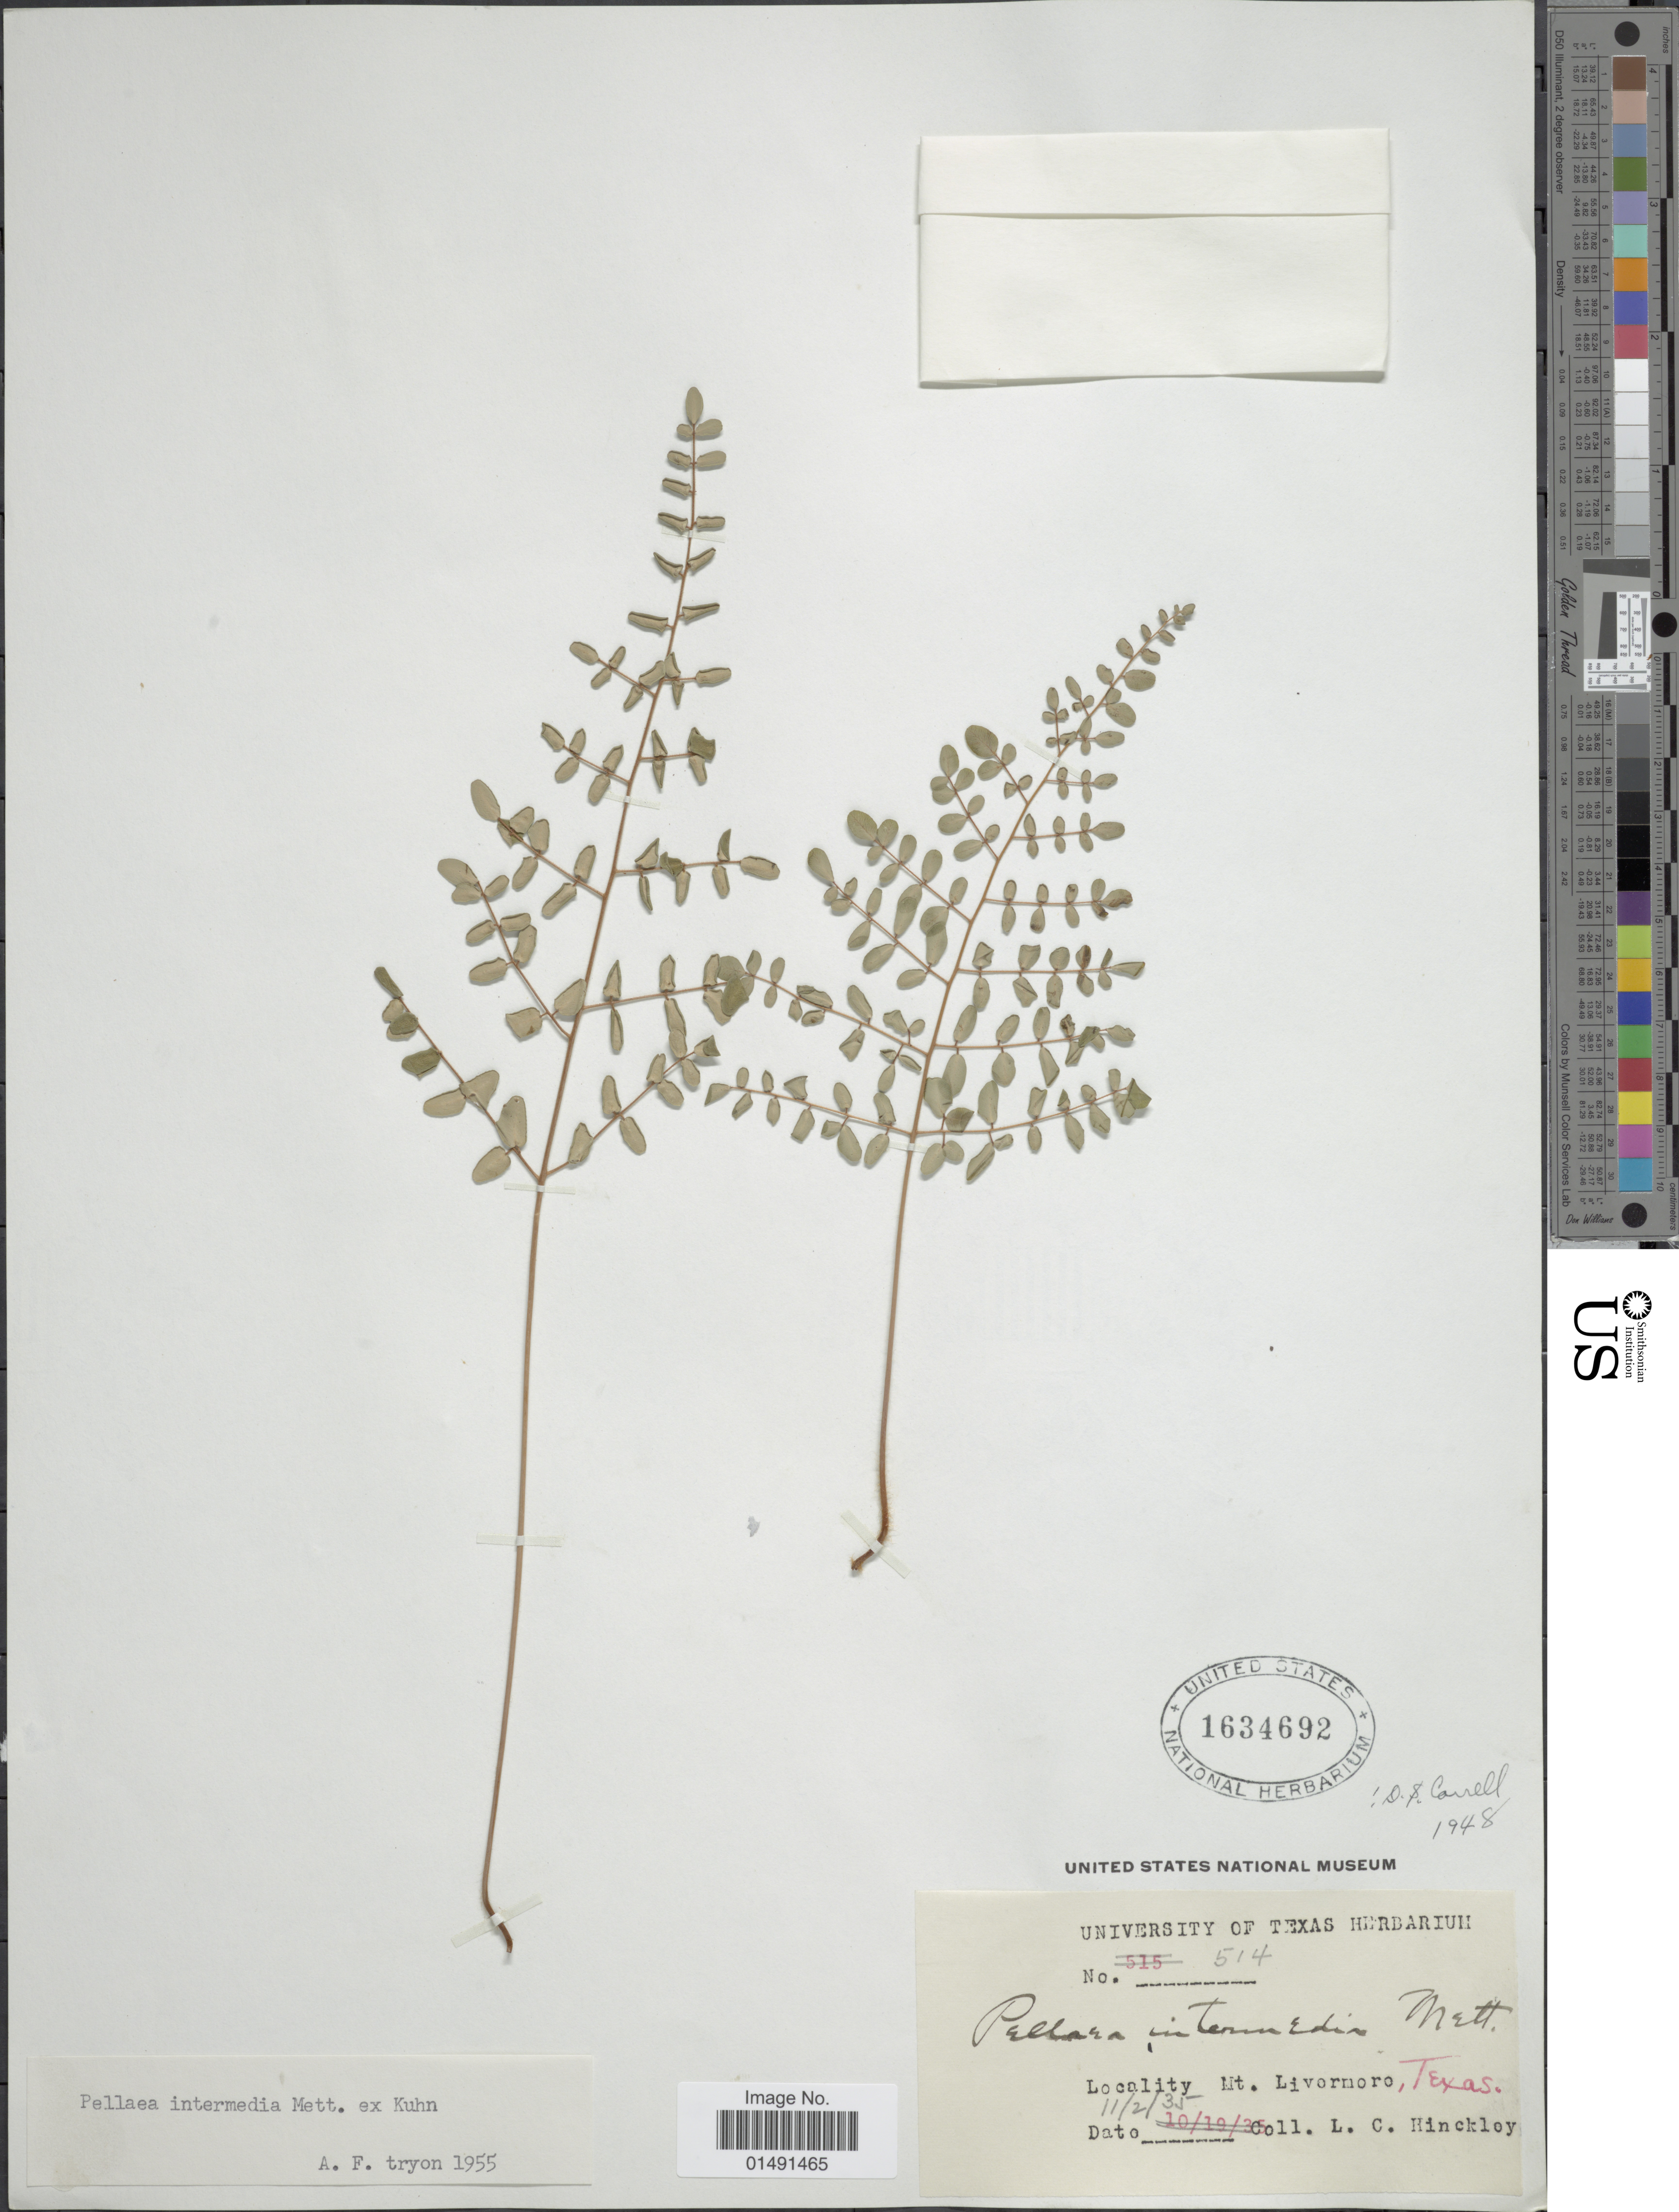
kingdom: Plantae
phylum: Tracheophyta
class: Polypodiopsida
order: Polypodiales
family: Pteridaceae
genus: Pellaea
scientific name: Pellaea intermedia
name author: Mett. ex Kuhn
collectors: L. Hinckley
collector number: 514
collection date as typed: Transcribed d/m/y: 11/2/35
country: United States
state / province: Texas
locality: Mt Livermoro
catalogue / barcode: US 1634692